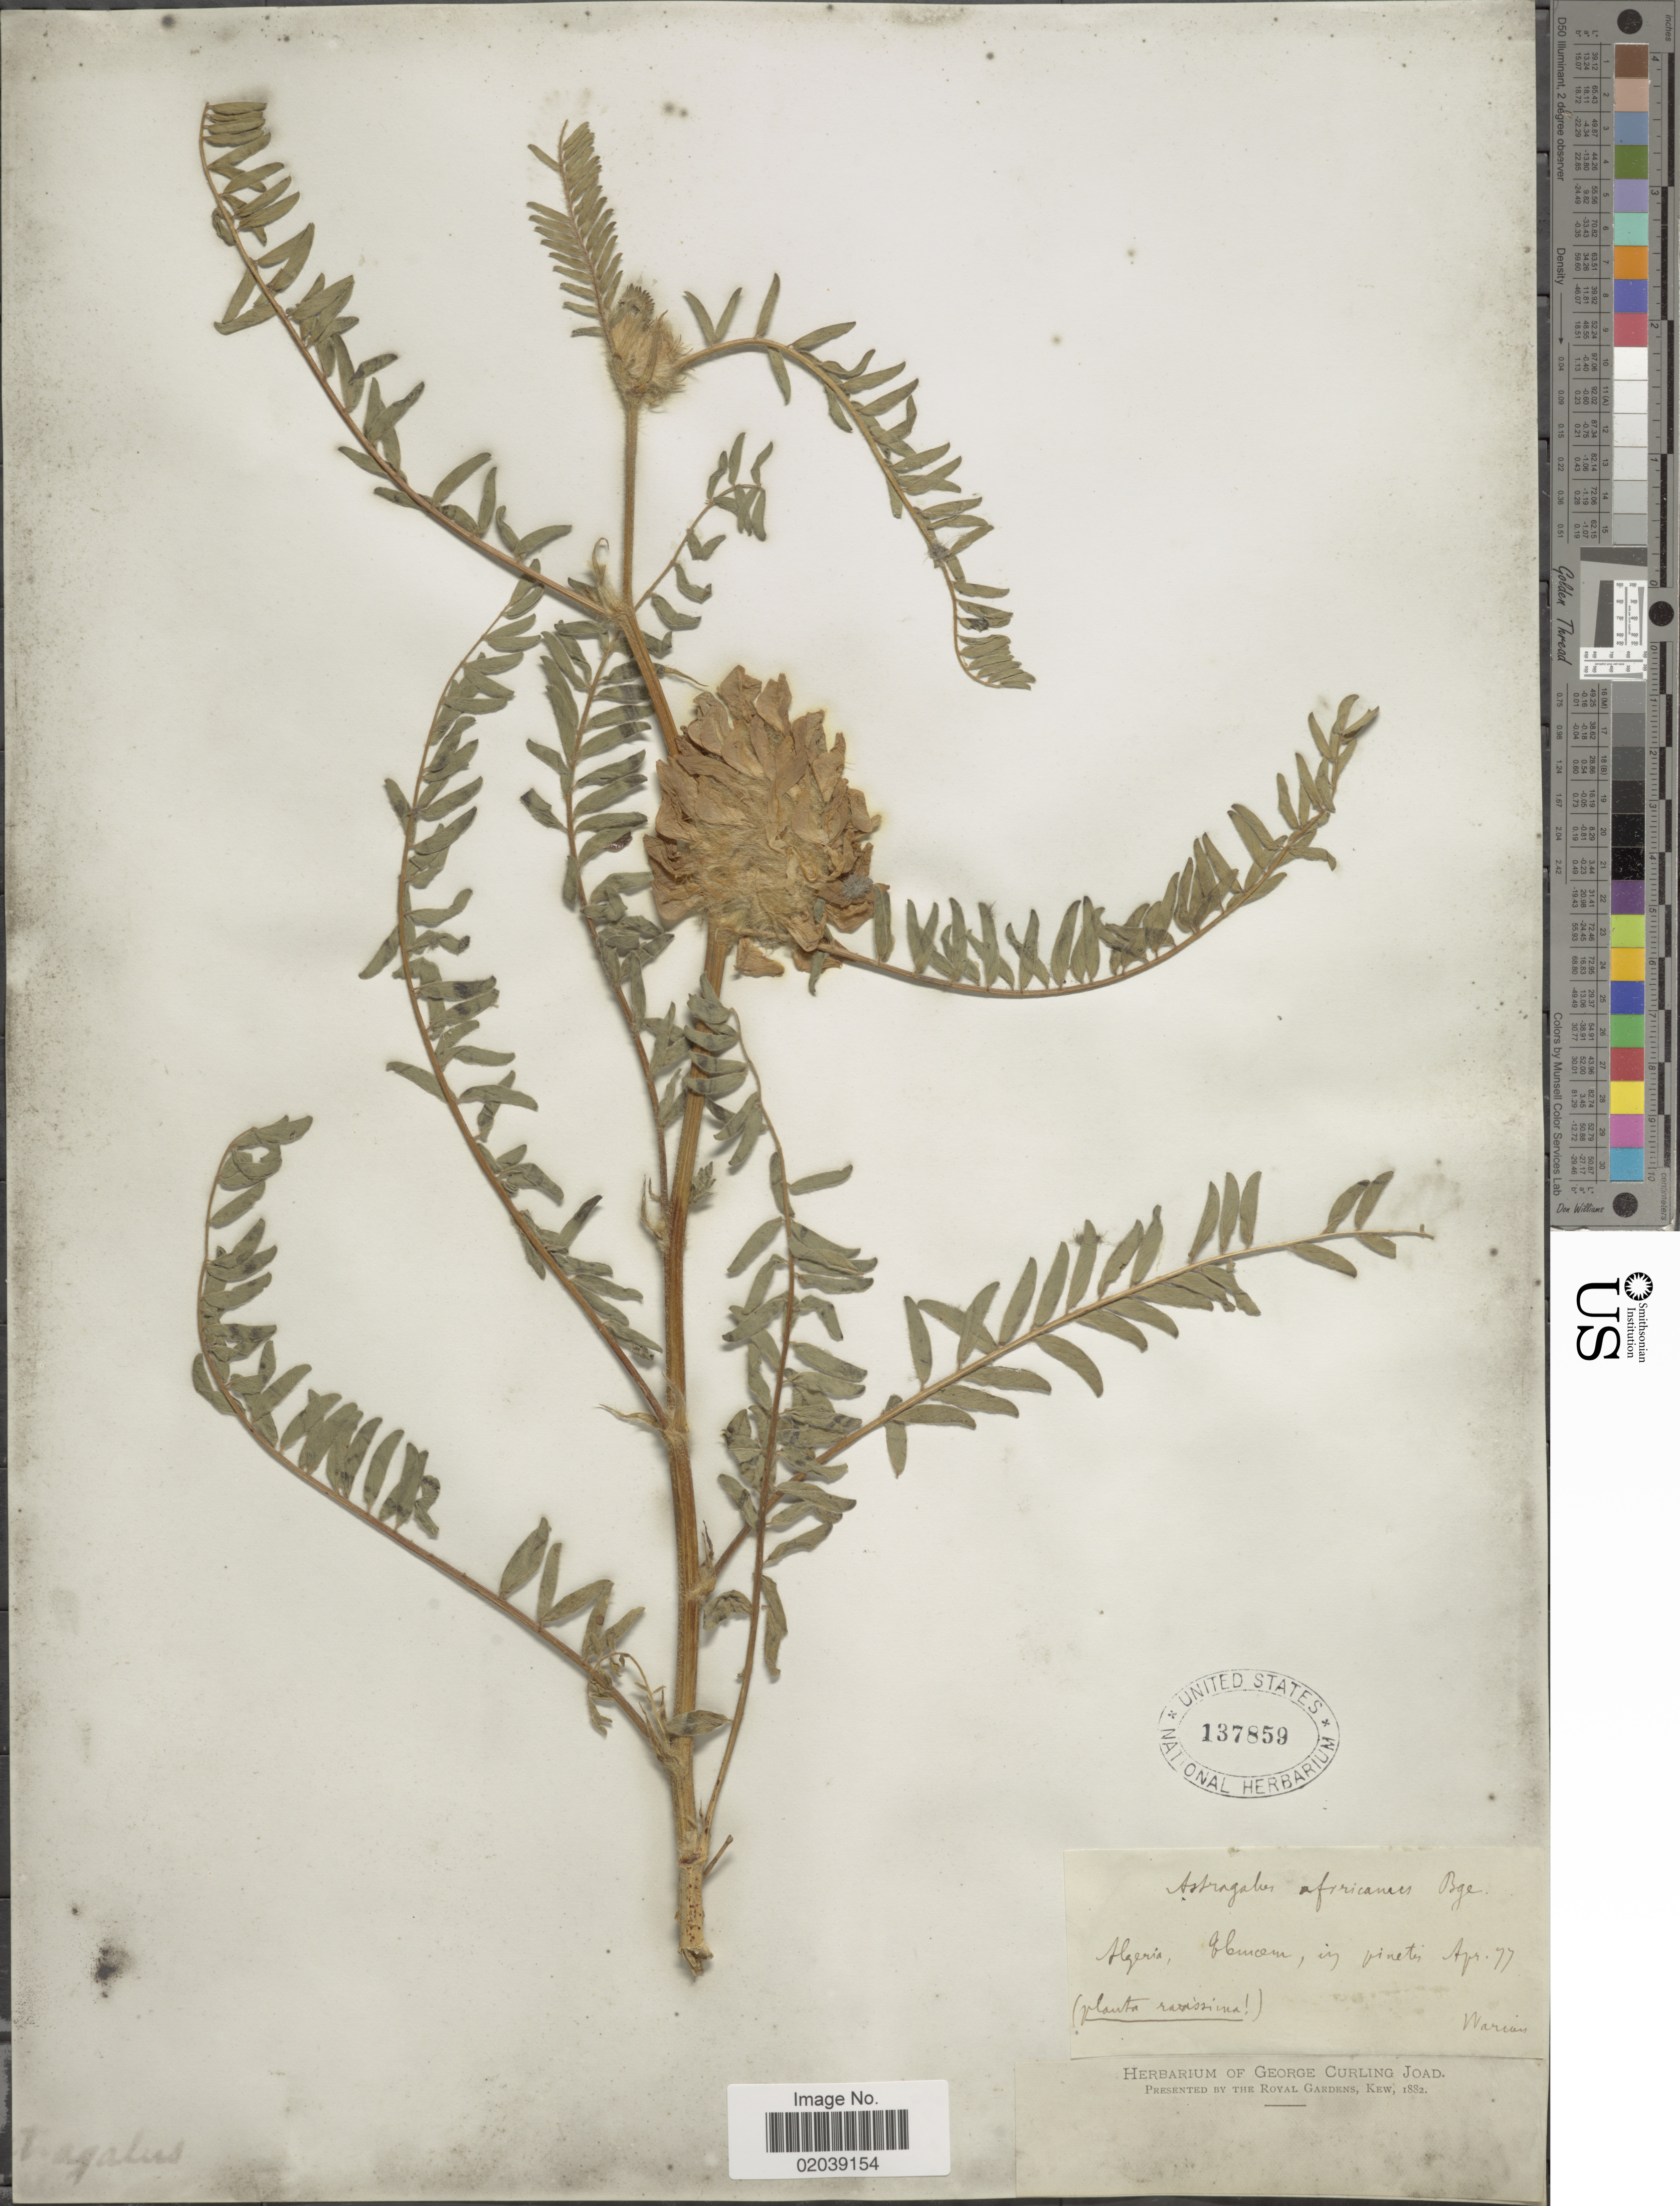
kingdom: Plantae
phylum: Tracheophyta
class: Magnoliopsida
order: Fabales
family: Fabaceae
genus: Astragalus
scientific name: Astragalus africanus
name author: Bunge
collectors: A. Warion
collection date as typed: Transcribed d/m/y: /4/77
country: Algeria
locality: Ibmcem, in pinetei [interpreted]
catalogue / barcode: US 137859